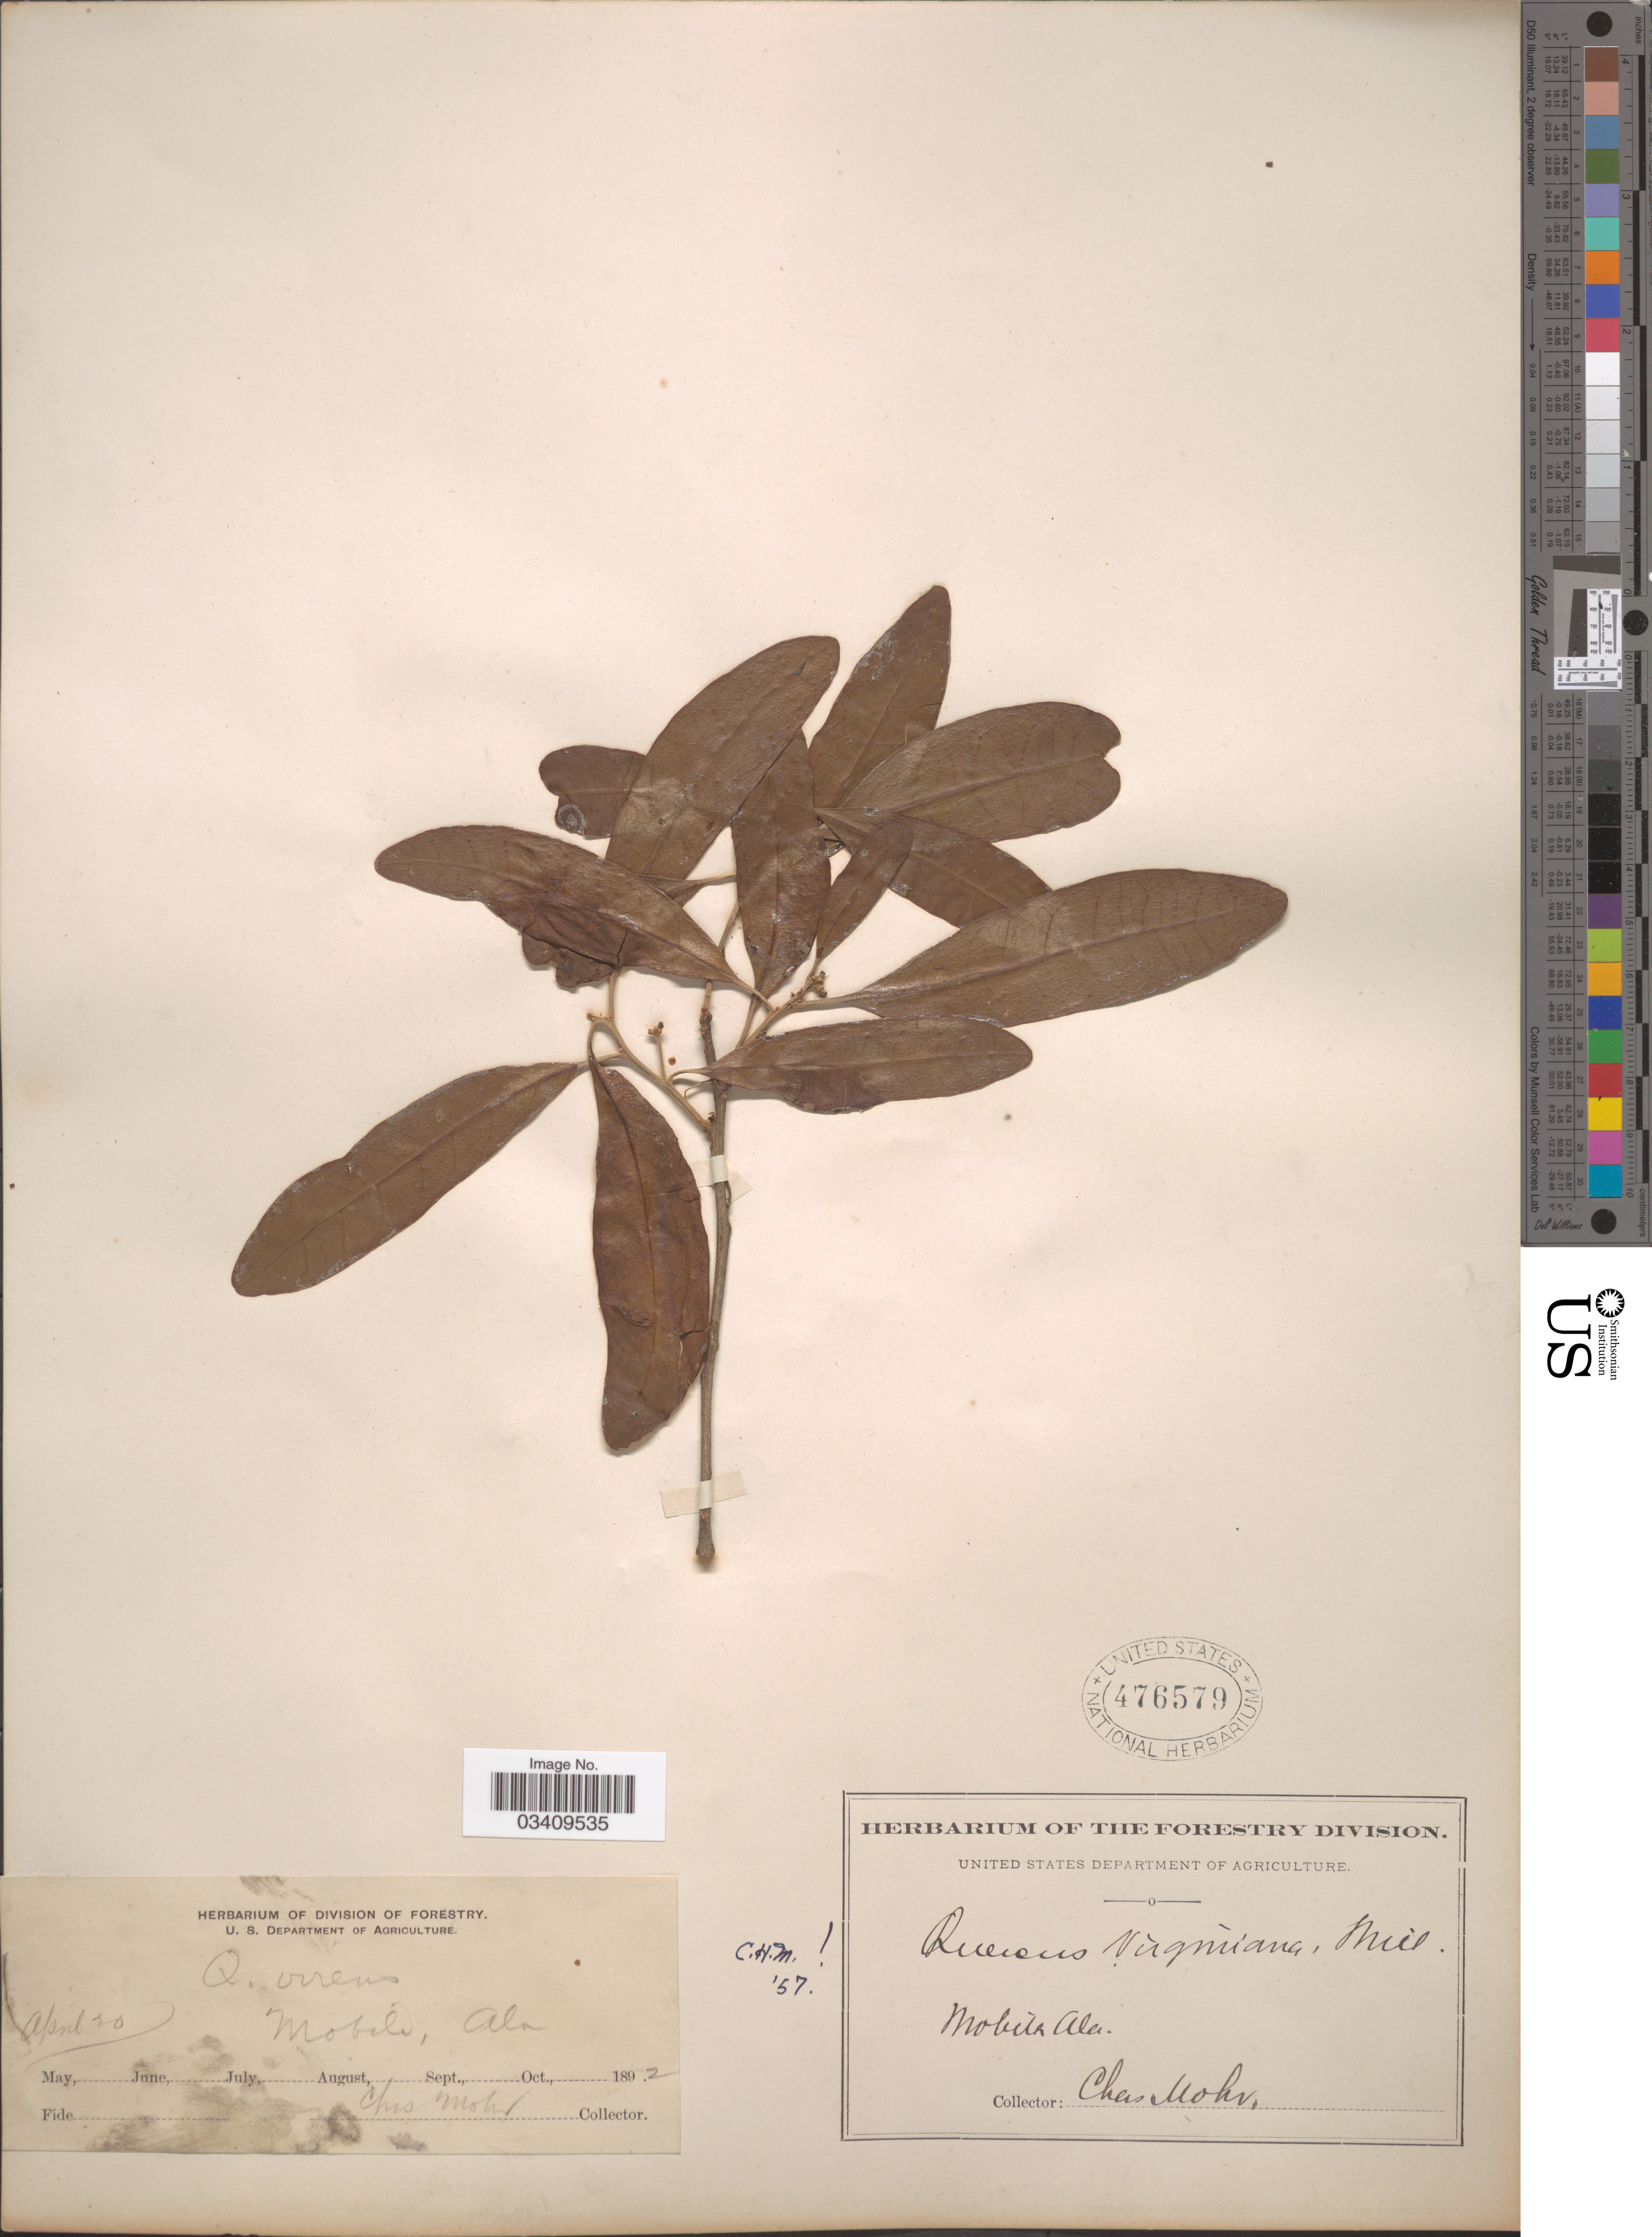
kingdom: Plantae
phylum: Tracheophyta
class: Magnoliopsida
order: Fagales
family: Fagaceae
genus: Quercus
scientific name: Quercus virginiana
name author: Mill.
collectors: Mohr, C. T. (herbarium)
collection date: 1892-04-20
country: United States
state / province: Alabama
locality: Mobile.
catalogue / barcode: US 476579